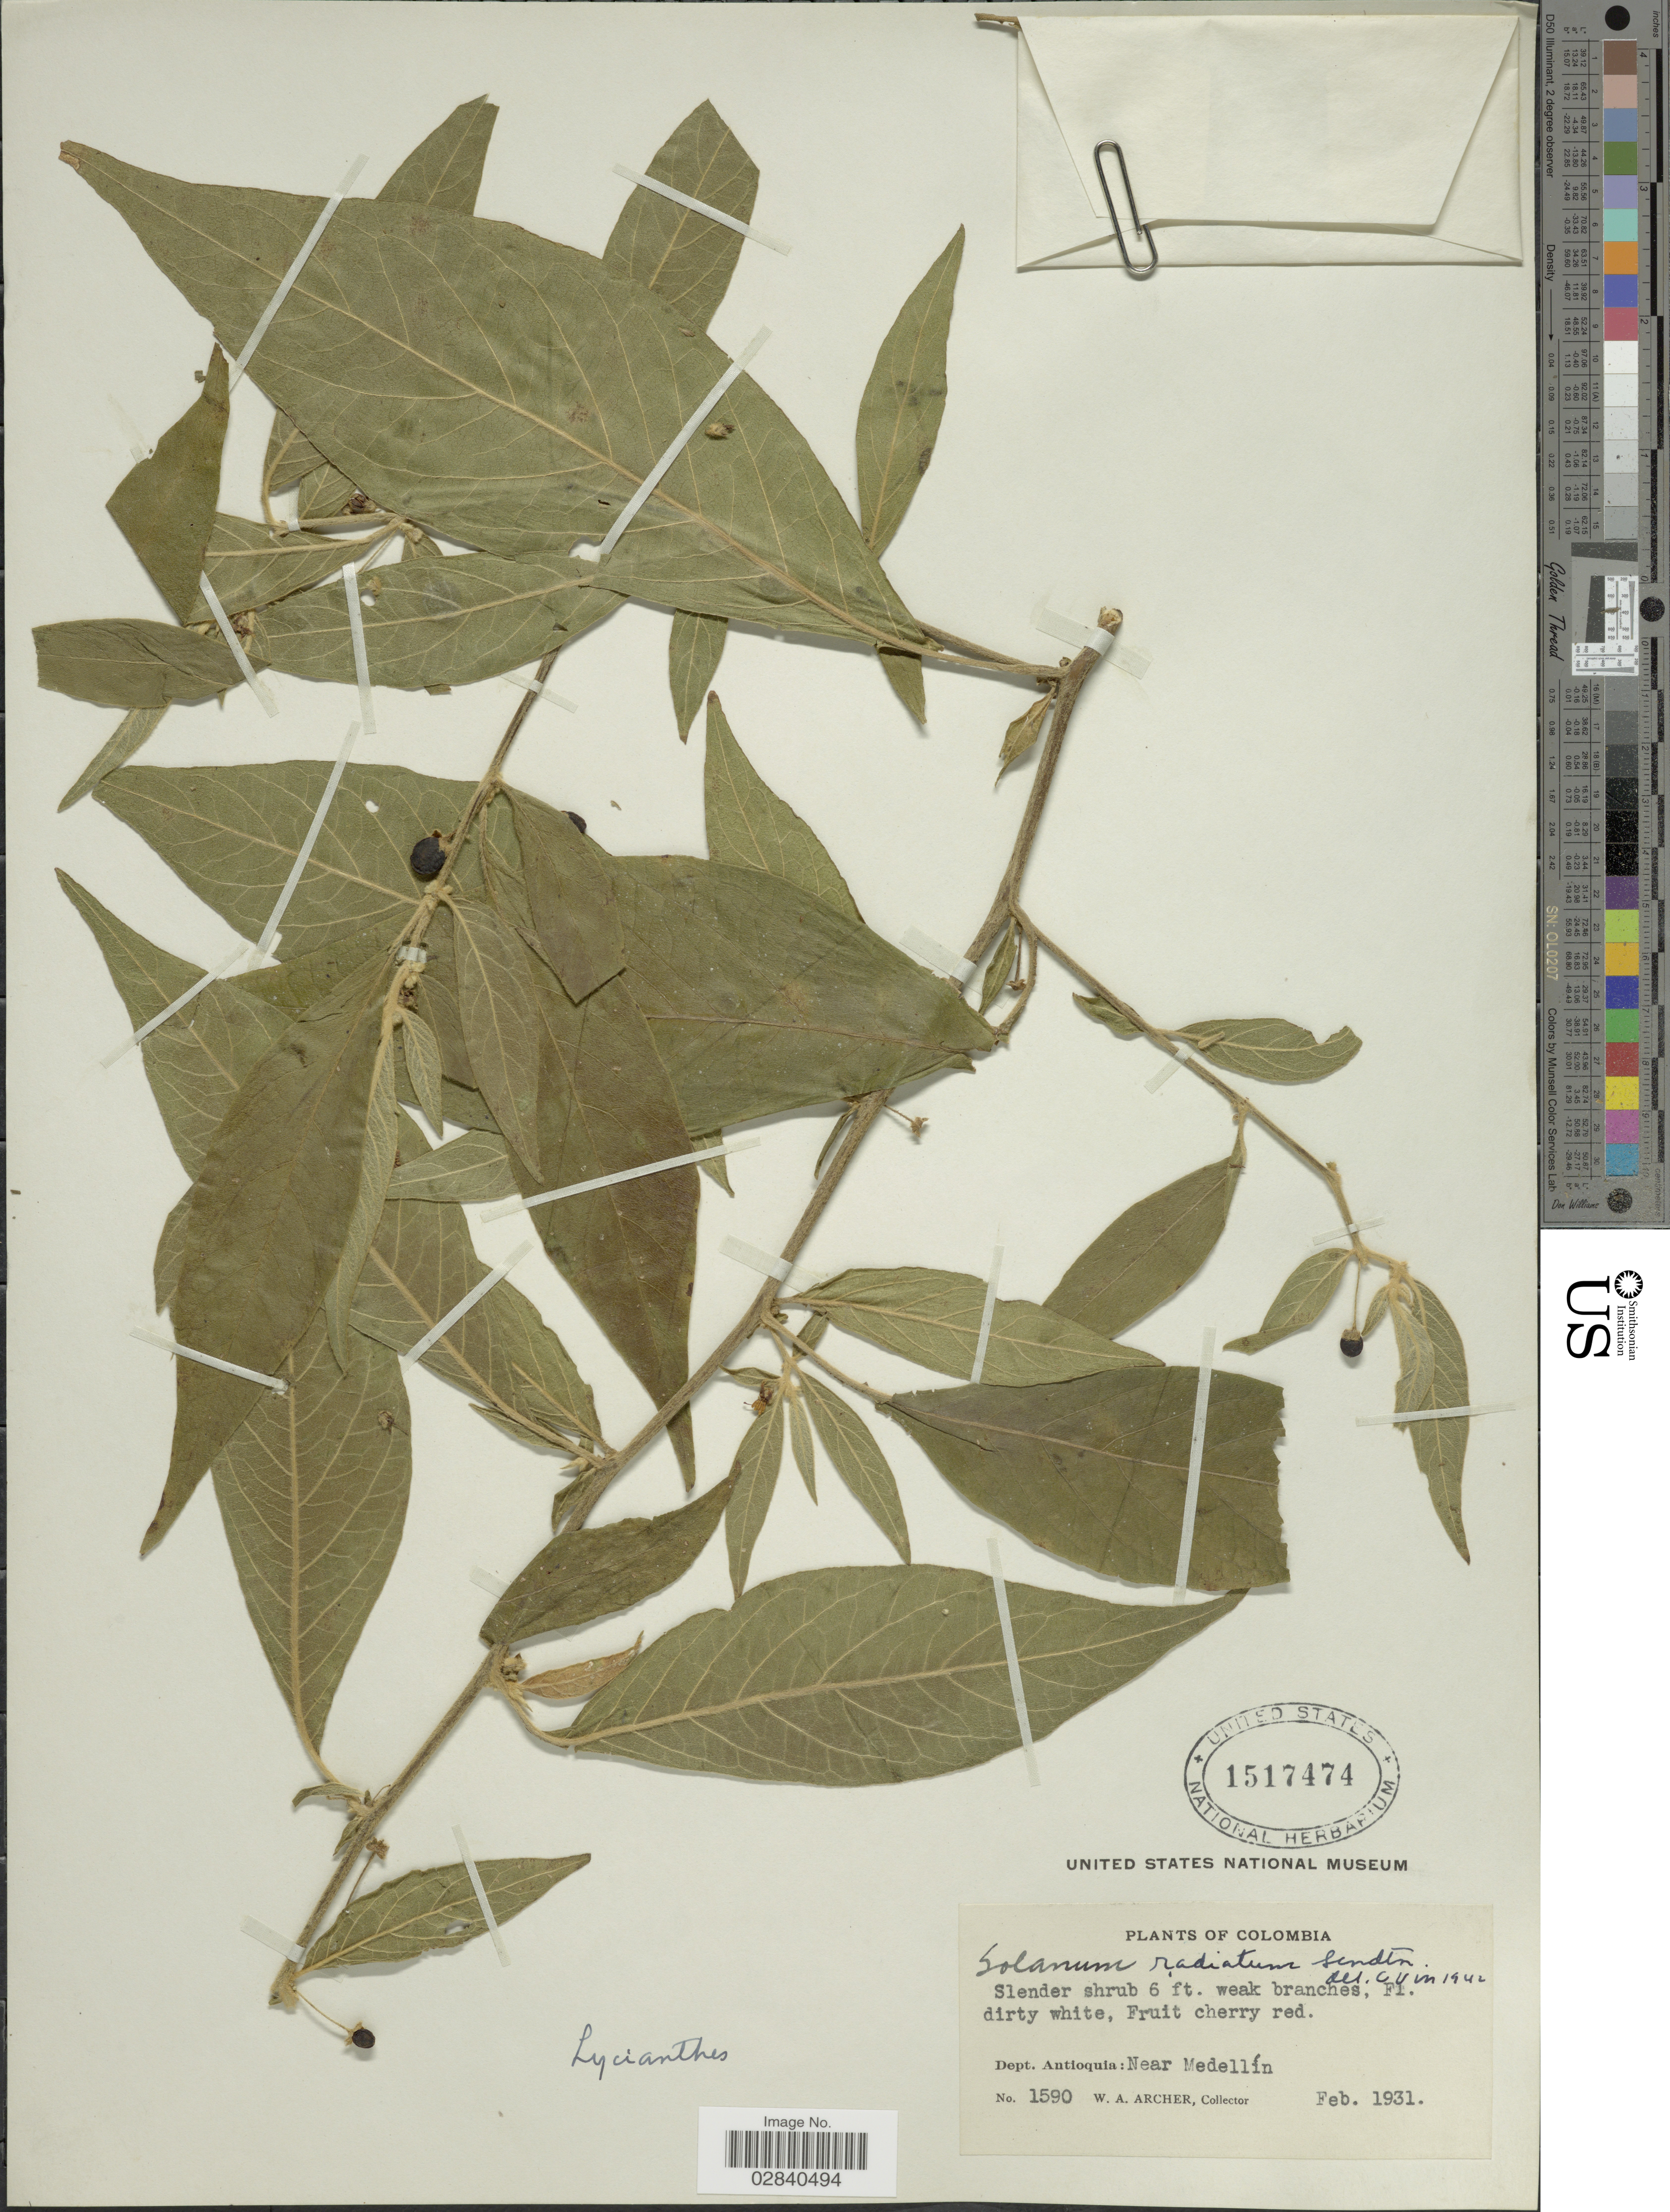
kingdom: Plantae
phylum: Tracheophyta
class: Magnoliopsida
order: Solanales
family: Solanaceae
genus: Lycianthes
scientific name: Lycianthes radiata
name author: (Sendtn.) Bitter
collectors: W. A. Archer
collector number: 1590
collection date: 1931-02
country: Colombia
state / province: Antioquia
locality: Dept. Antioquia: Near Medellín.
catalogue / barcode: US 1517474